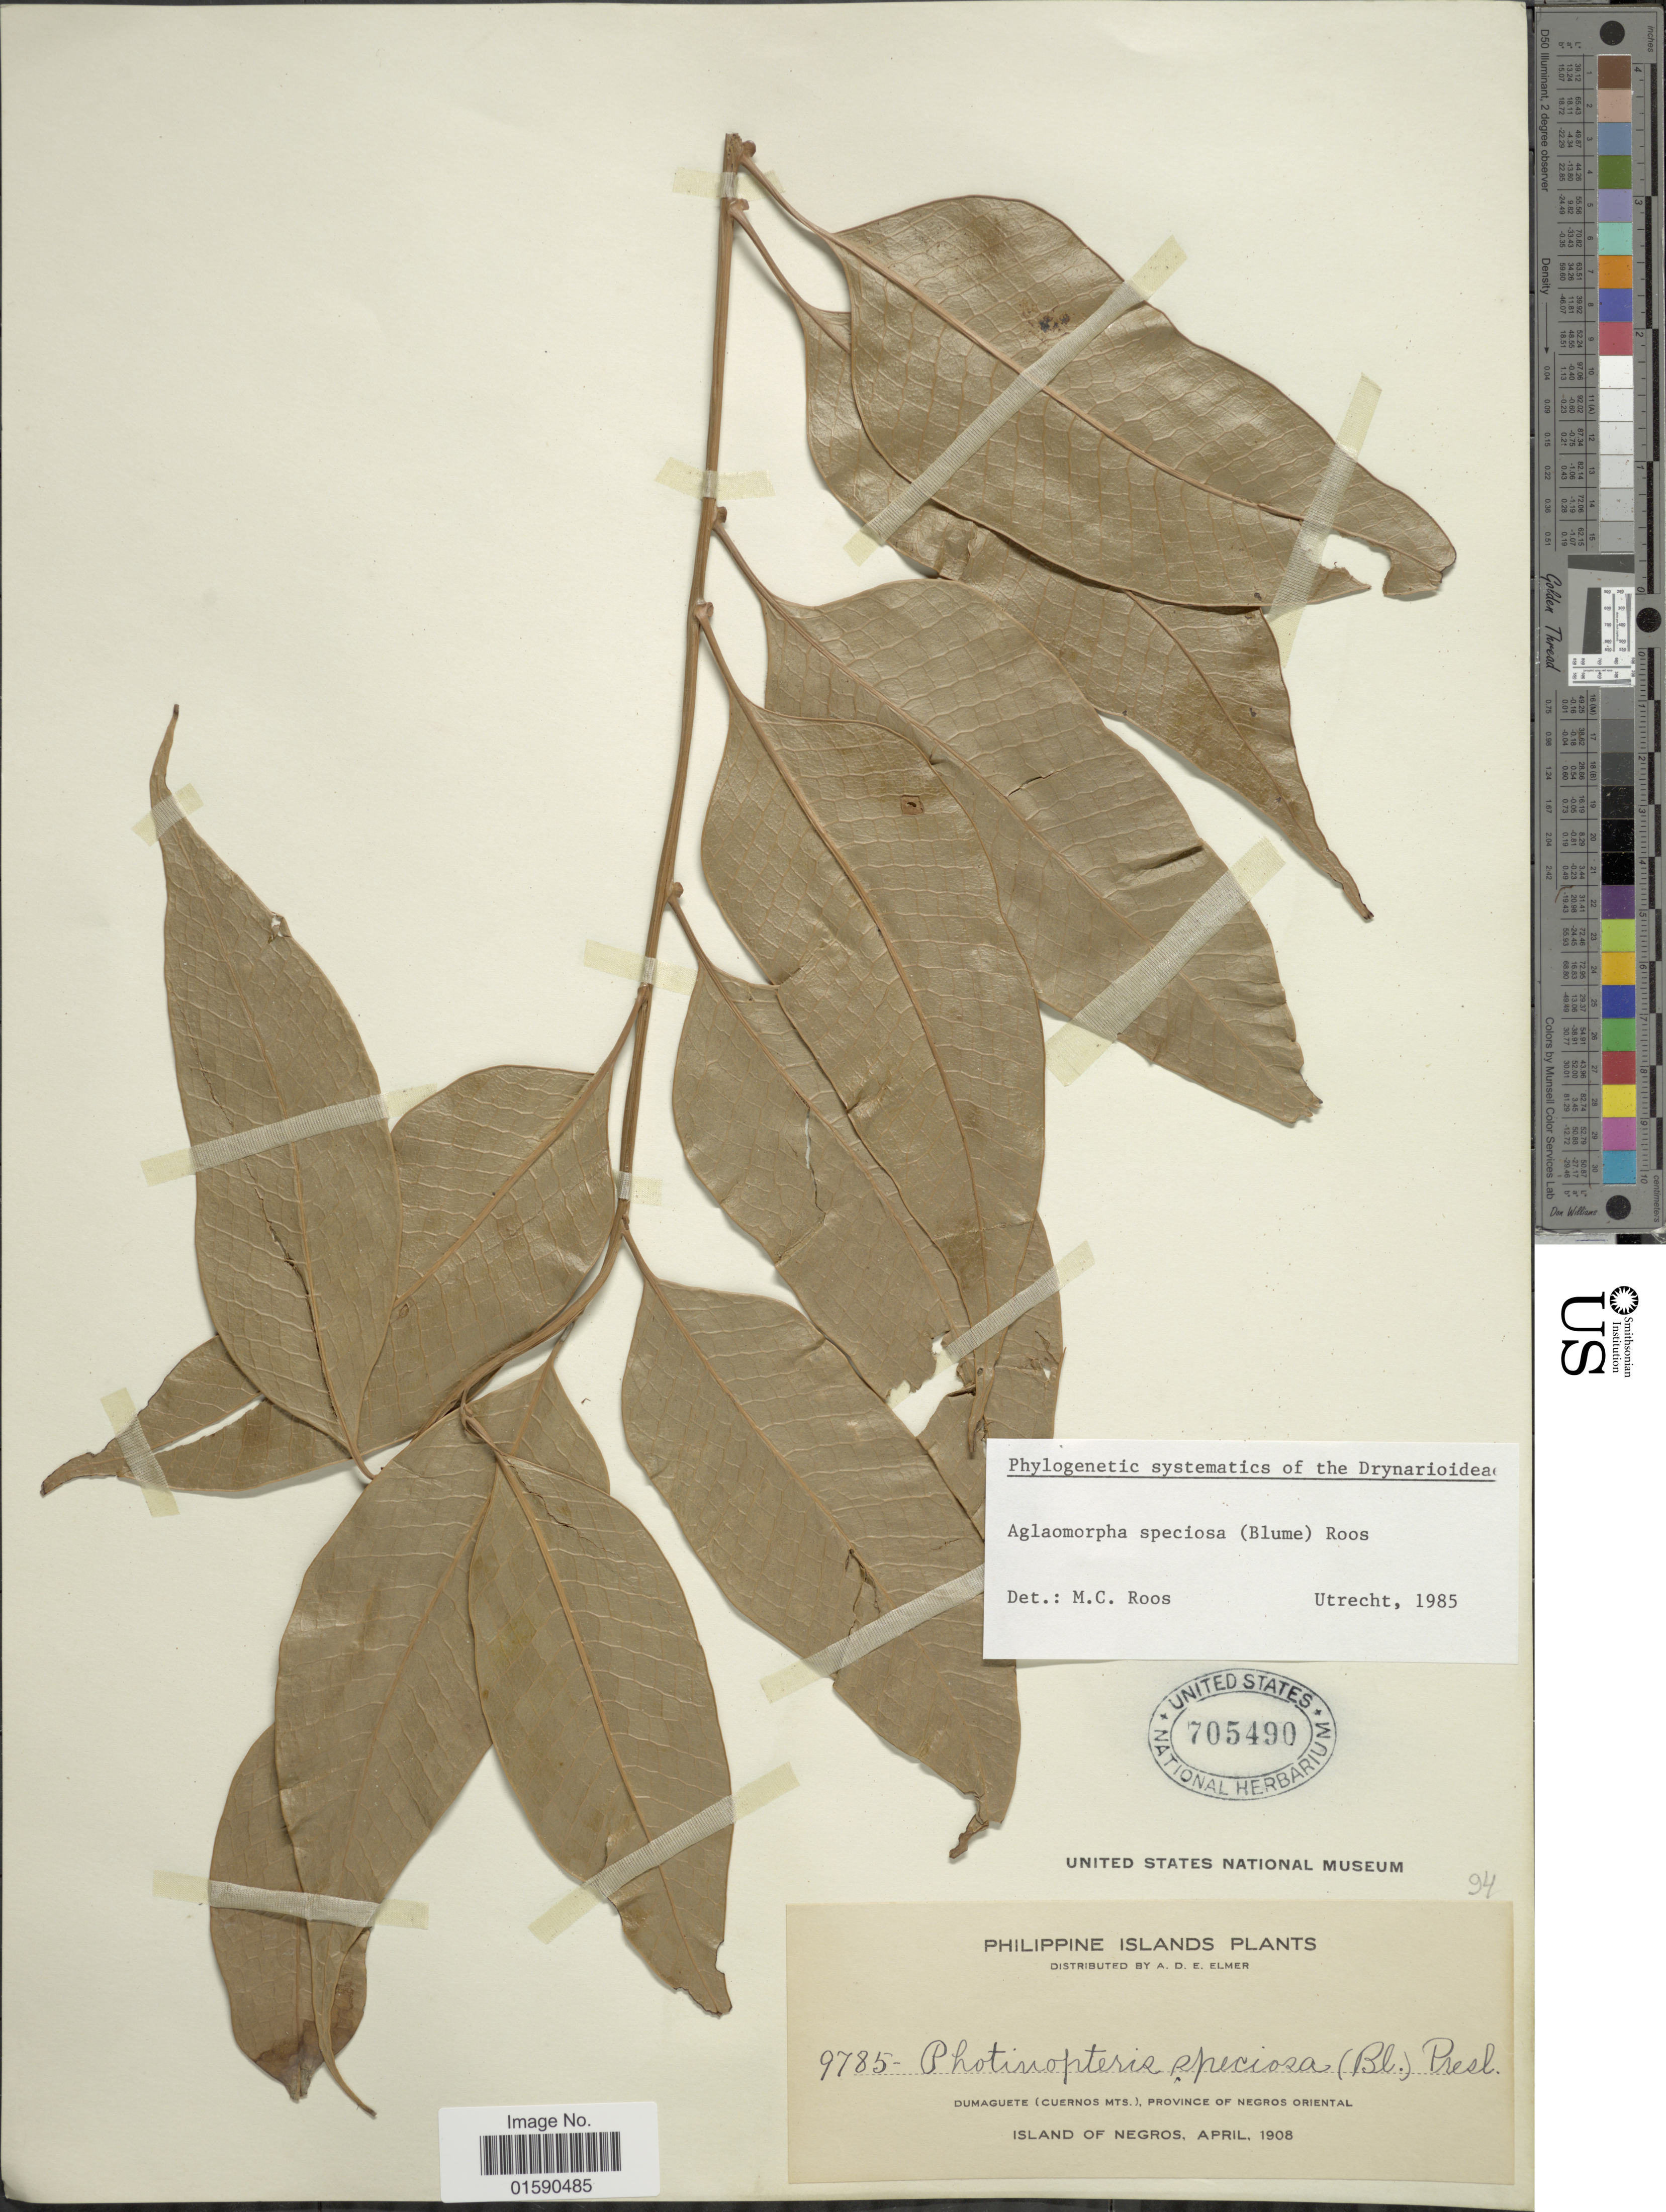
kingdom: Plantae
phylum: Tracheophyta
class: Polypodiopsida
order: Polypodiales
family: Polypodiaceae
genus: Aglaomorpha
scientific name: Aglaomorpha speciosa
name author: (Blume) M.C. Roos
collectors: A. D. E. Elmer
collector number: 9785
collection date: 1908-04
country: Philippines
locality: Dunaguete (Cuernos Mts), Province of Negros Oriental, Island of Negros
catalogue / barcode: US 705490